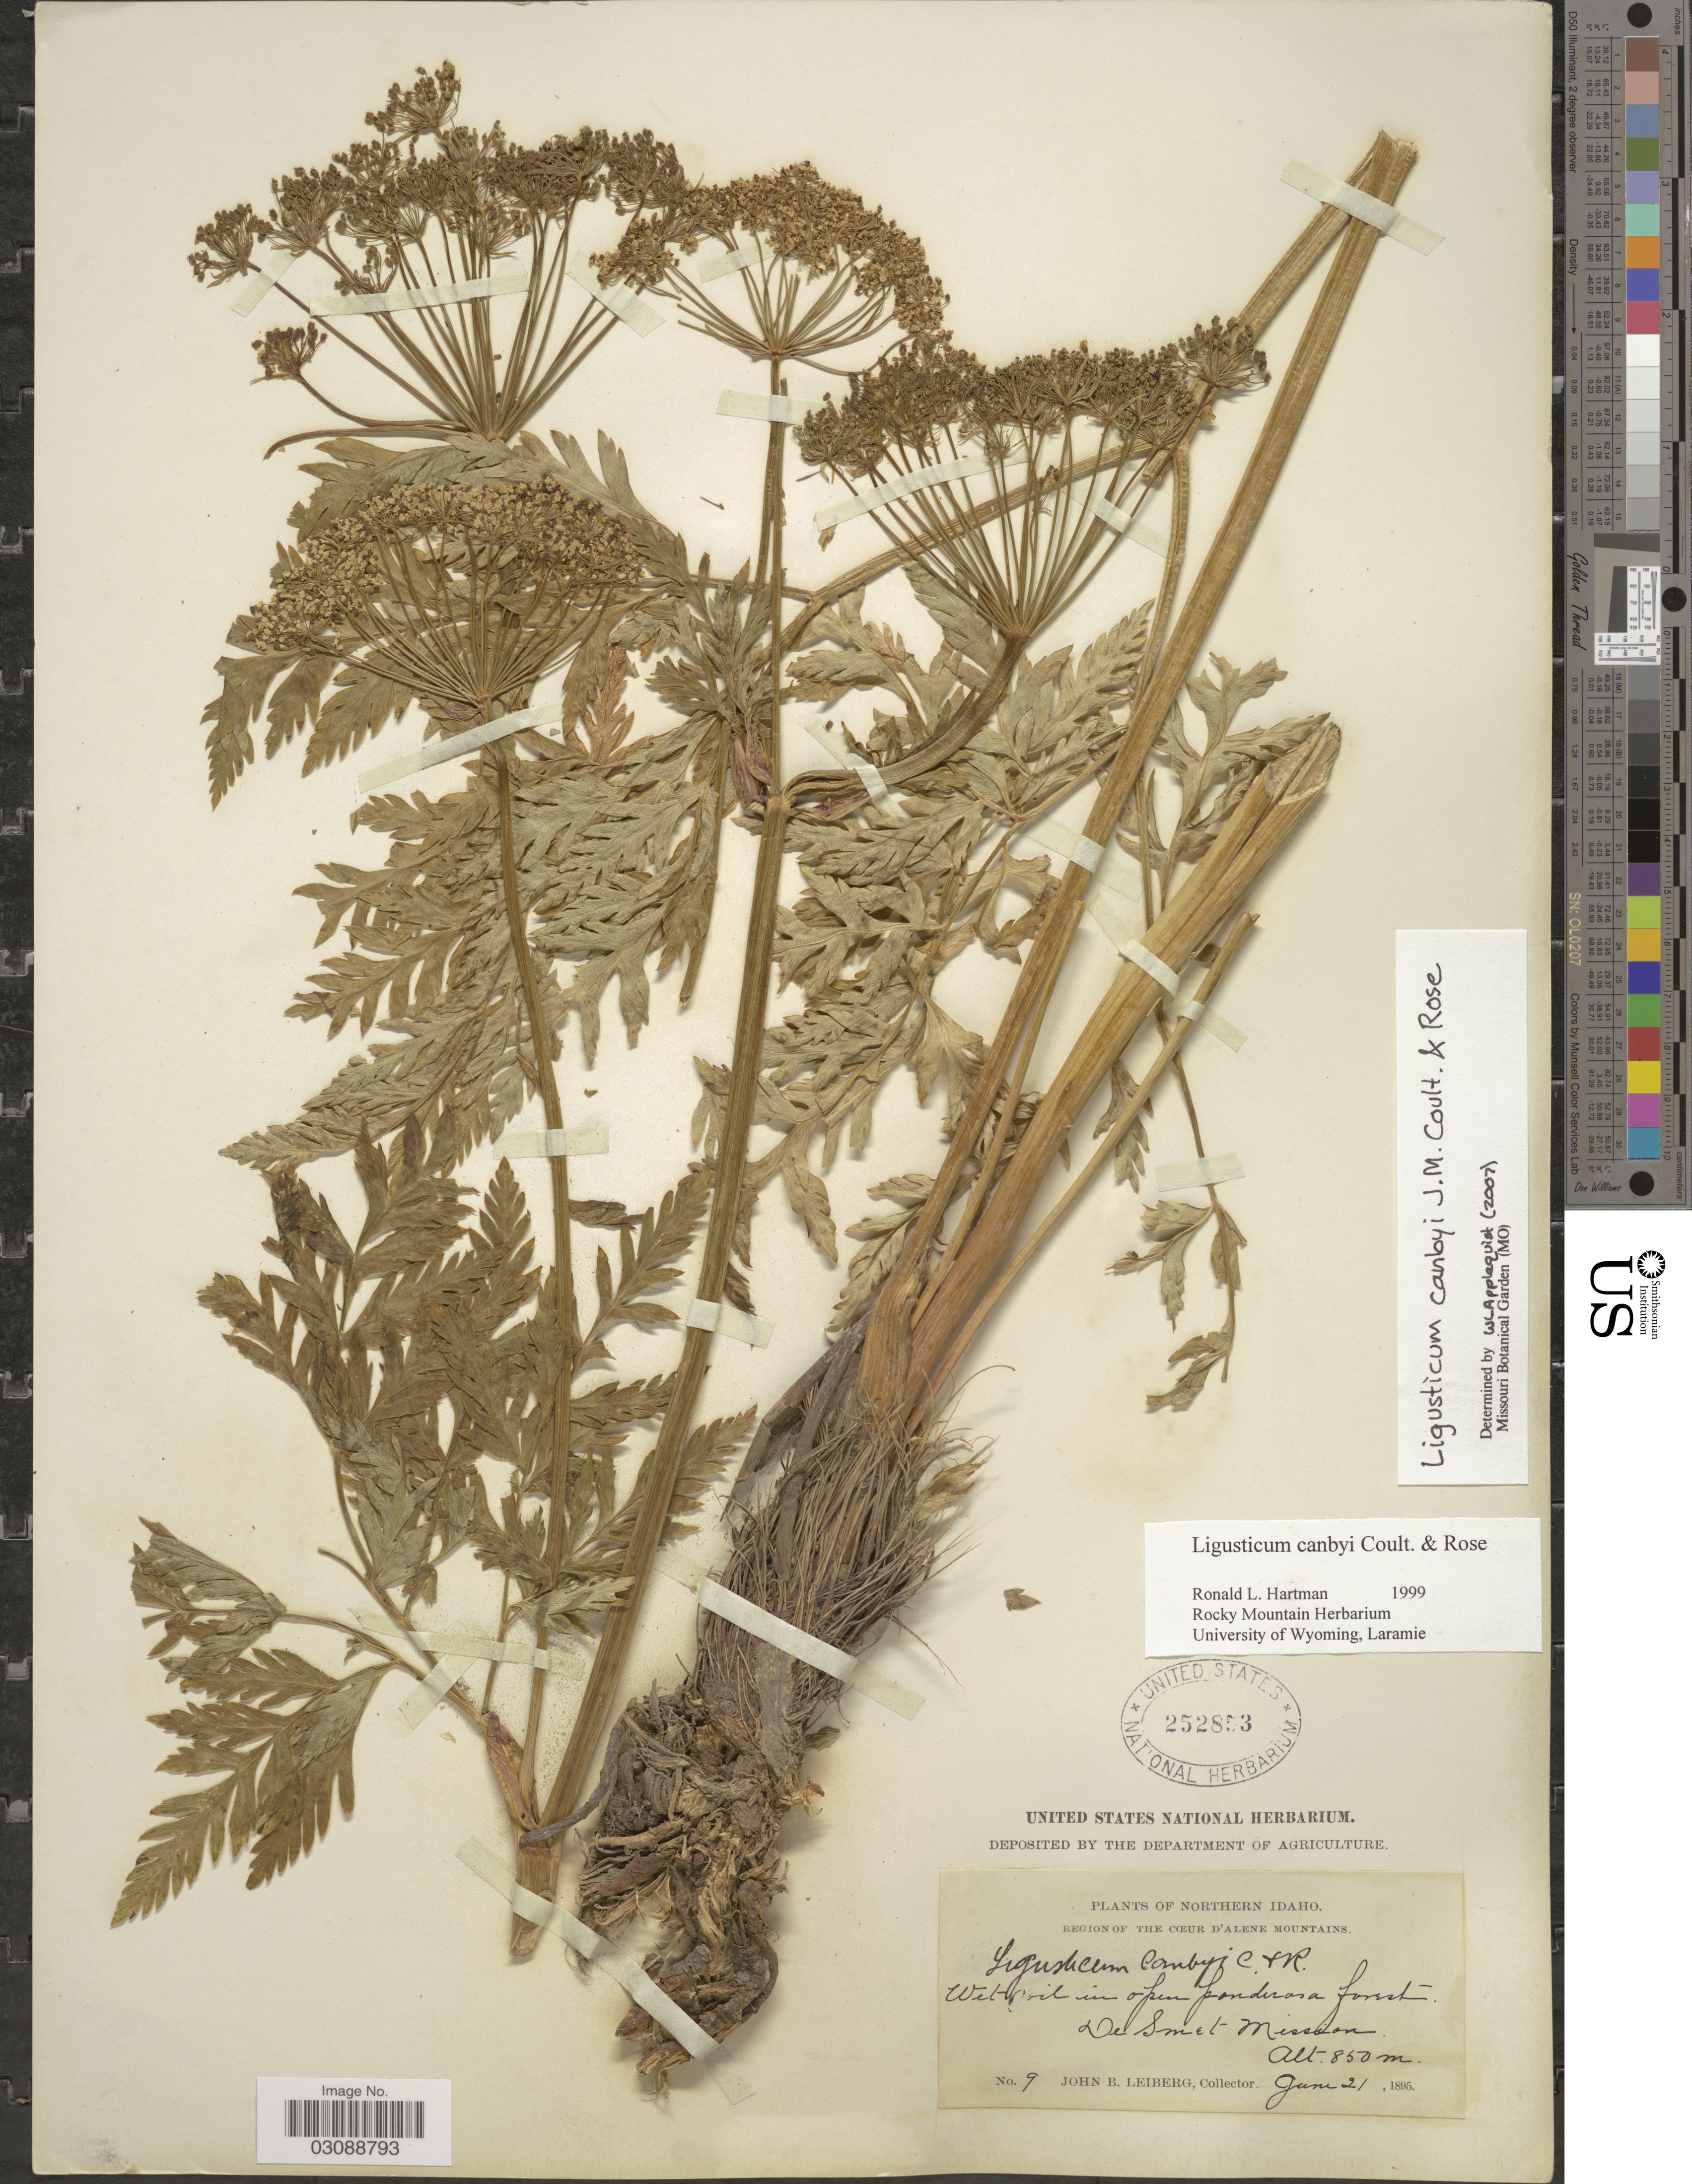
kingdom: Plantae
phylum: Tracheophyta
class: Magnoliopsida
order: Apiales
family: Apiaceae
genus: Ligusticum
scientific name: Ligusticum canbyi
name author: J.M. Coult. & Rose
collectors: J. B. Leiberg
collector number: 9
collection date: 1895-06-21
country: United States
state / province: Idaho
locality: Northern Idaho. Region of the Cœur d'Alene Mountains. De Smet Mission.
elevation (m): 850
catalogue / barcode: US 252853